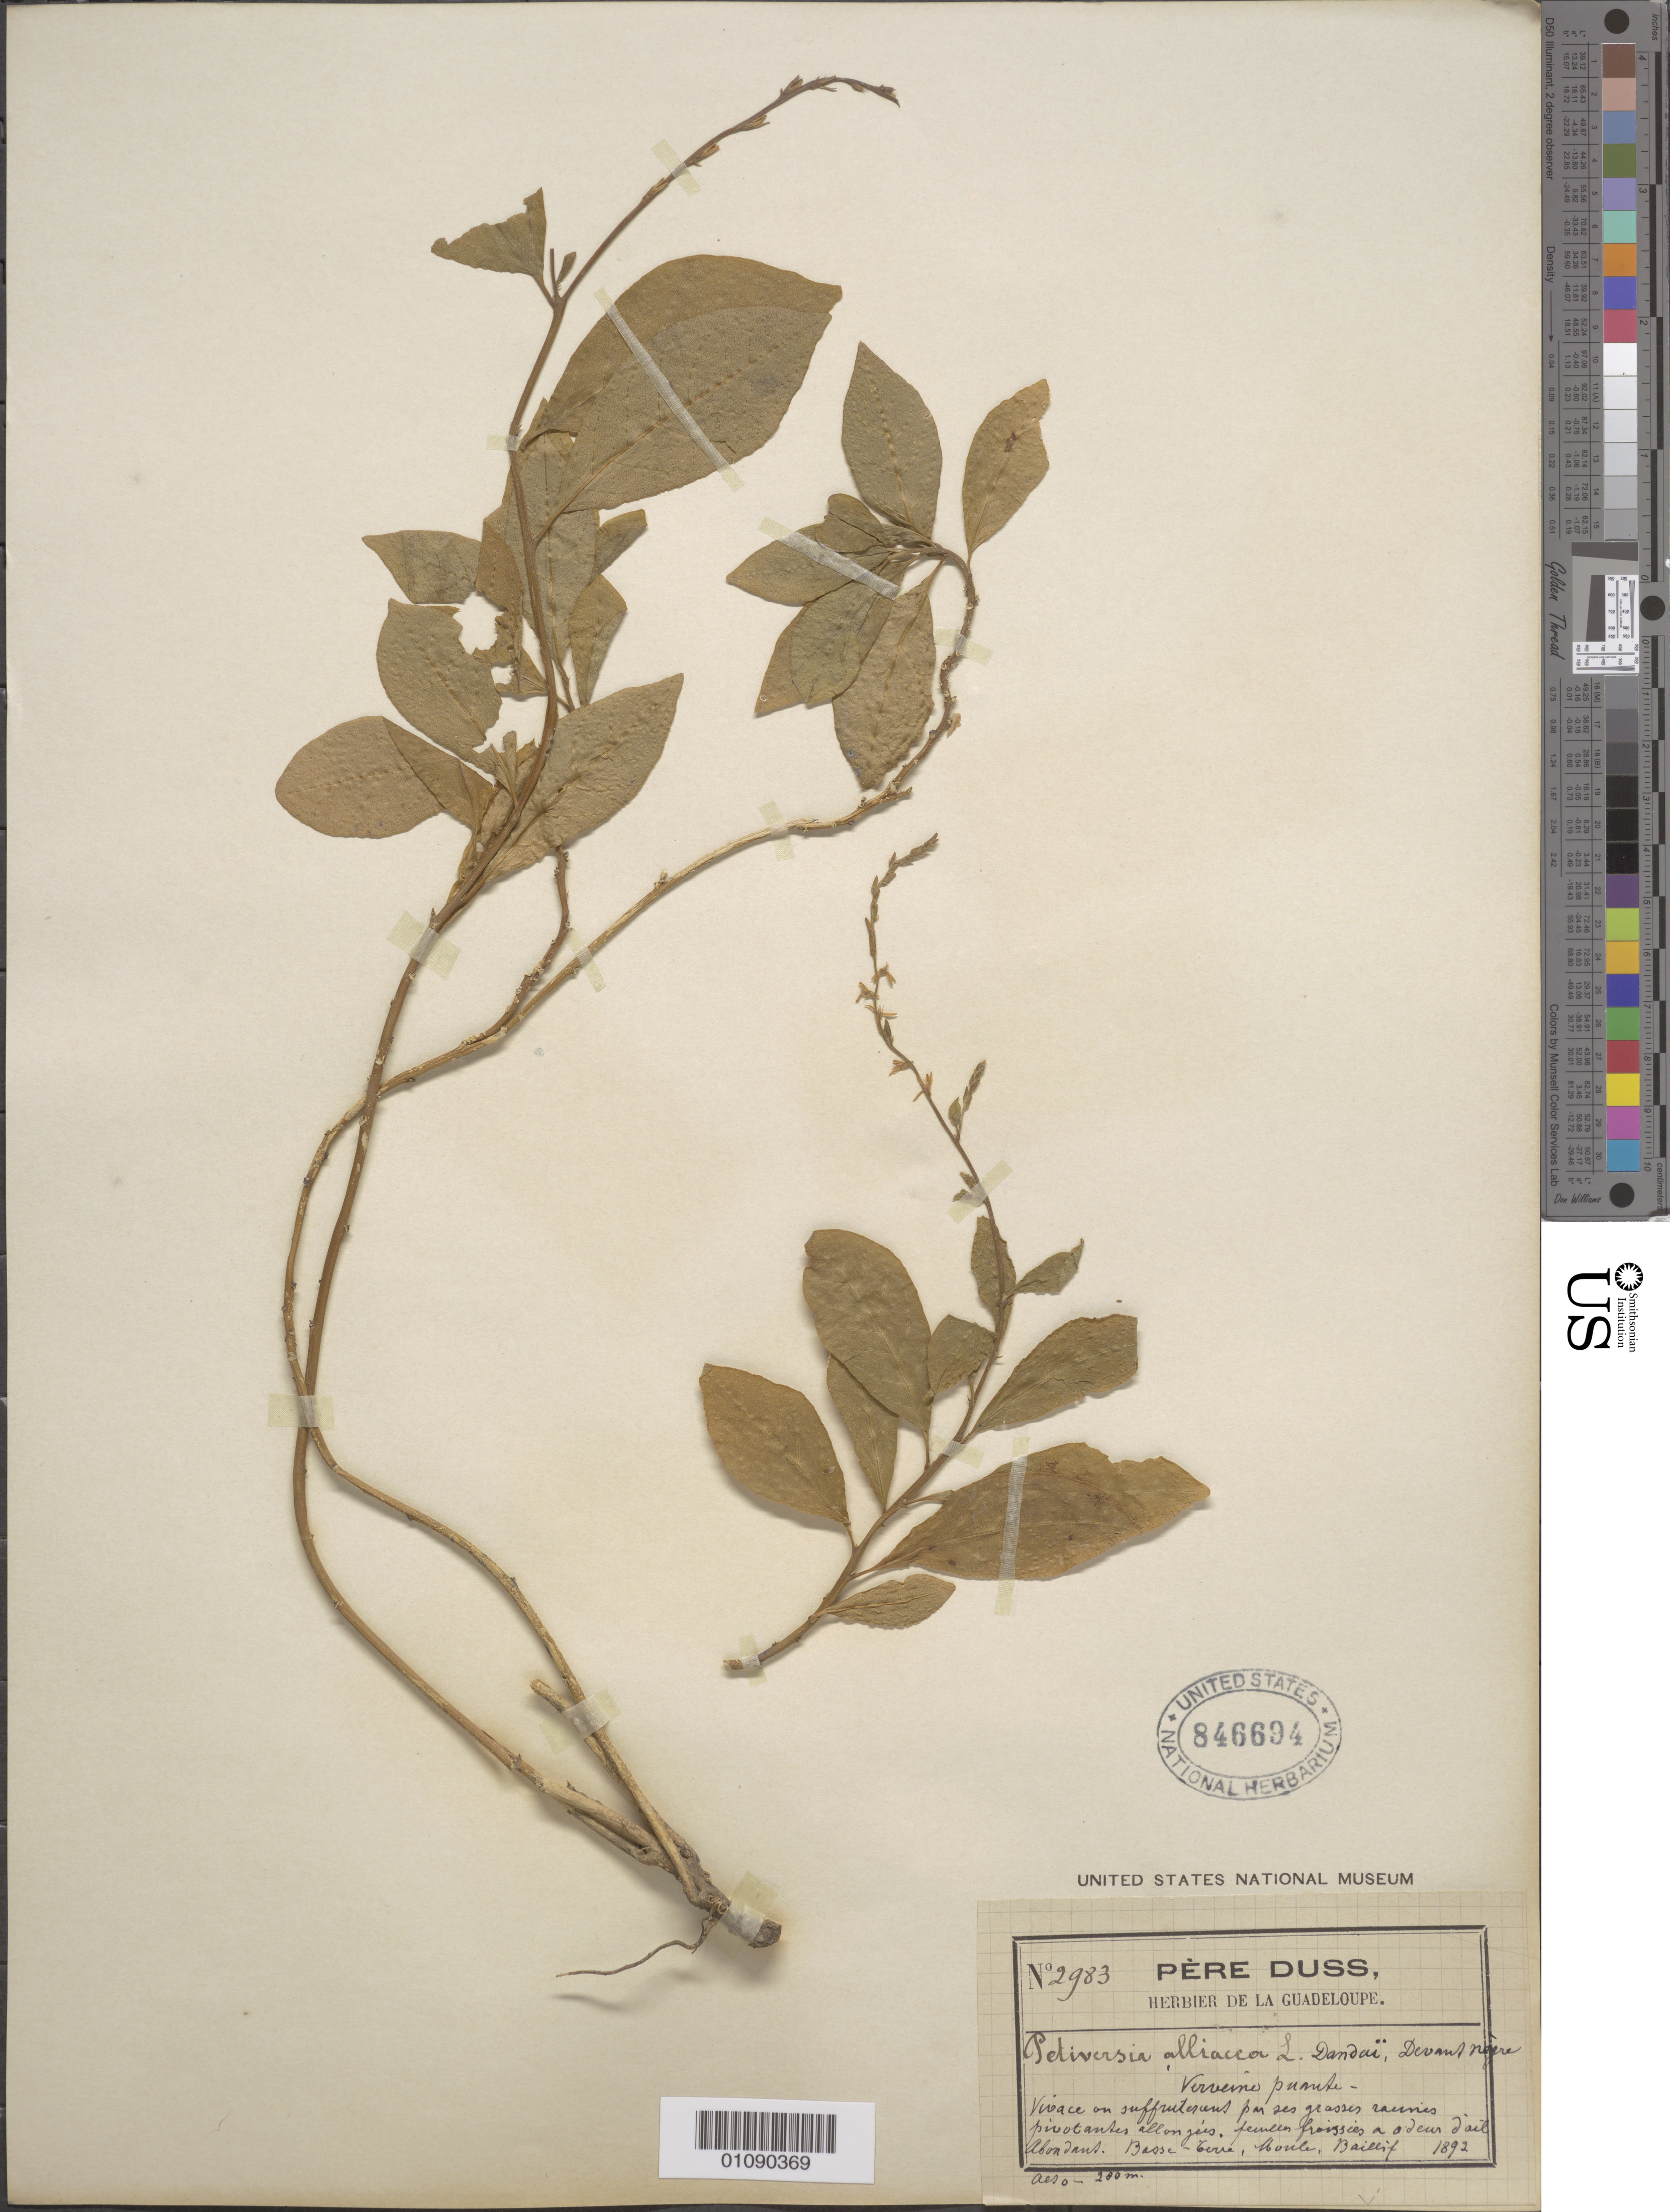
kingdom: Plantae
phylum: Tracheophyta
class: Magnoliopsida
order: Caryophyllales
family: Phytolaccaceae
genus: Petiveria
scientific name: Petiveria alliacea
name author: L.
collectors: Père Duss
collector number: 2983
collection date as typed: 1892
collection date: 1892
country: Guadeloupe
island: Basse Terre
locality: Basse-Terre, Moule, Baillif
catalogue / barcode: US 846694